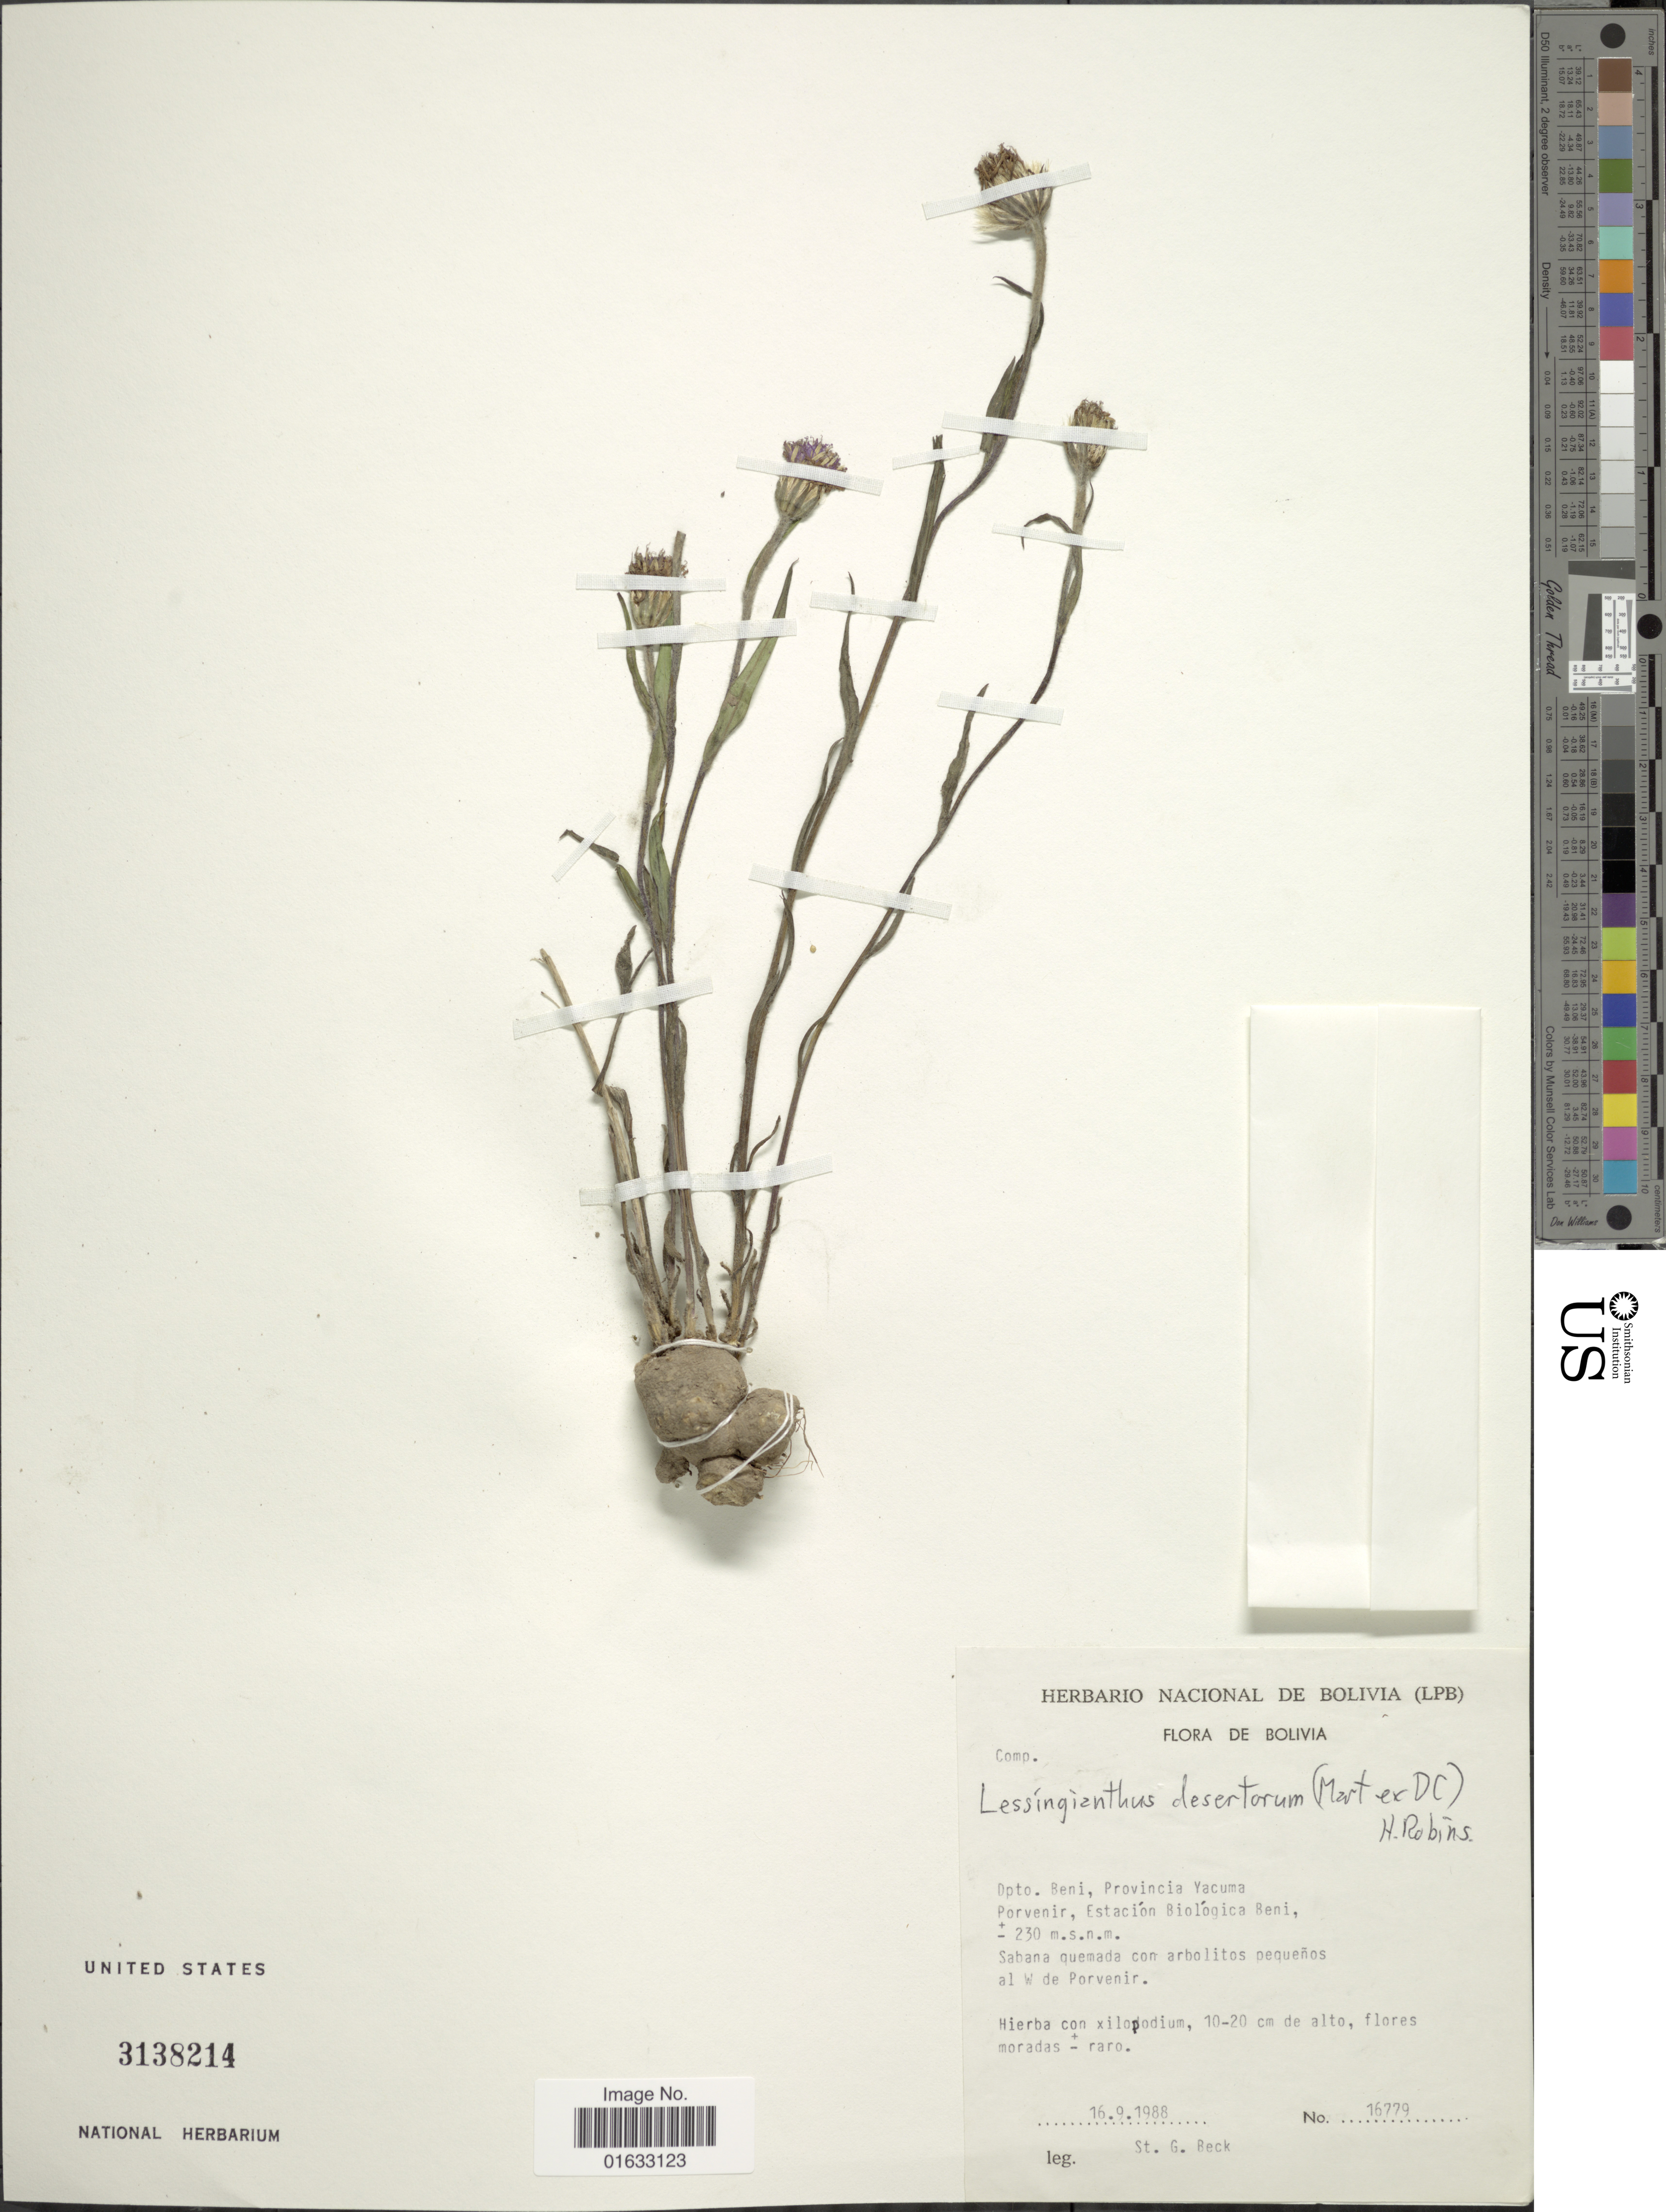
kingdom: Plantae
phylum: Tracheophyta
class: Magnoliopsida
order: Asterales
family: Asteraceae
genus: Chrysolaena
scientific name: Chrysolaena desertorum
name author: (Mart. ex DC.) Dematt.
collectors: S. G. Beck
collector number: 16779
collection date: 1988-09-16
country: Bolivia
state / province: Beni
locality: Bolivia, Dpto. Beni, Provincia Yacuma, Porvenir, estación Biolóica Beni.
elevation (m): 230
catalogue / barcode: US 3138214